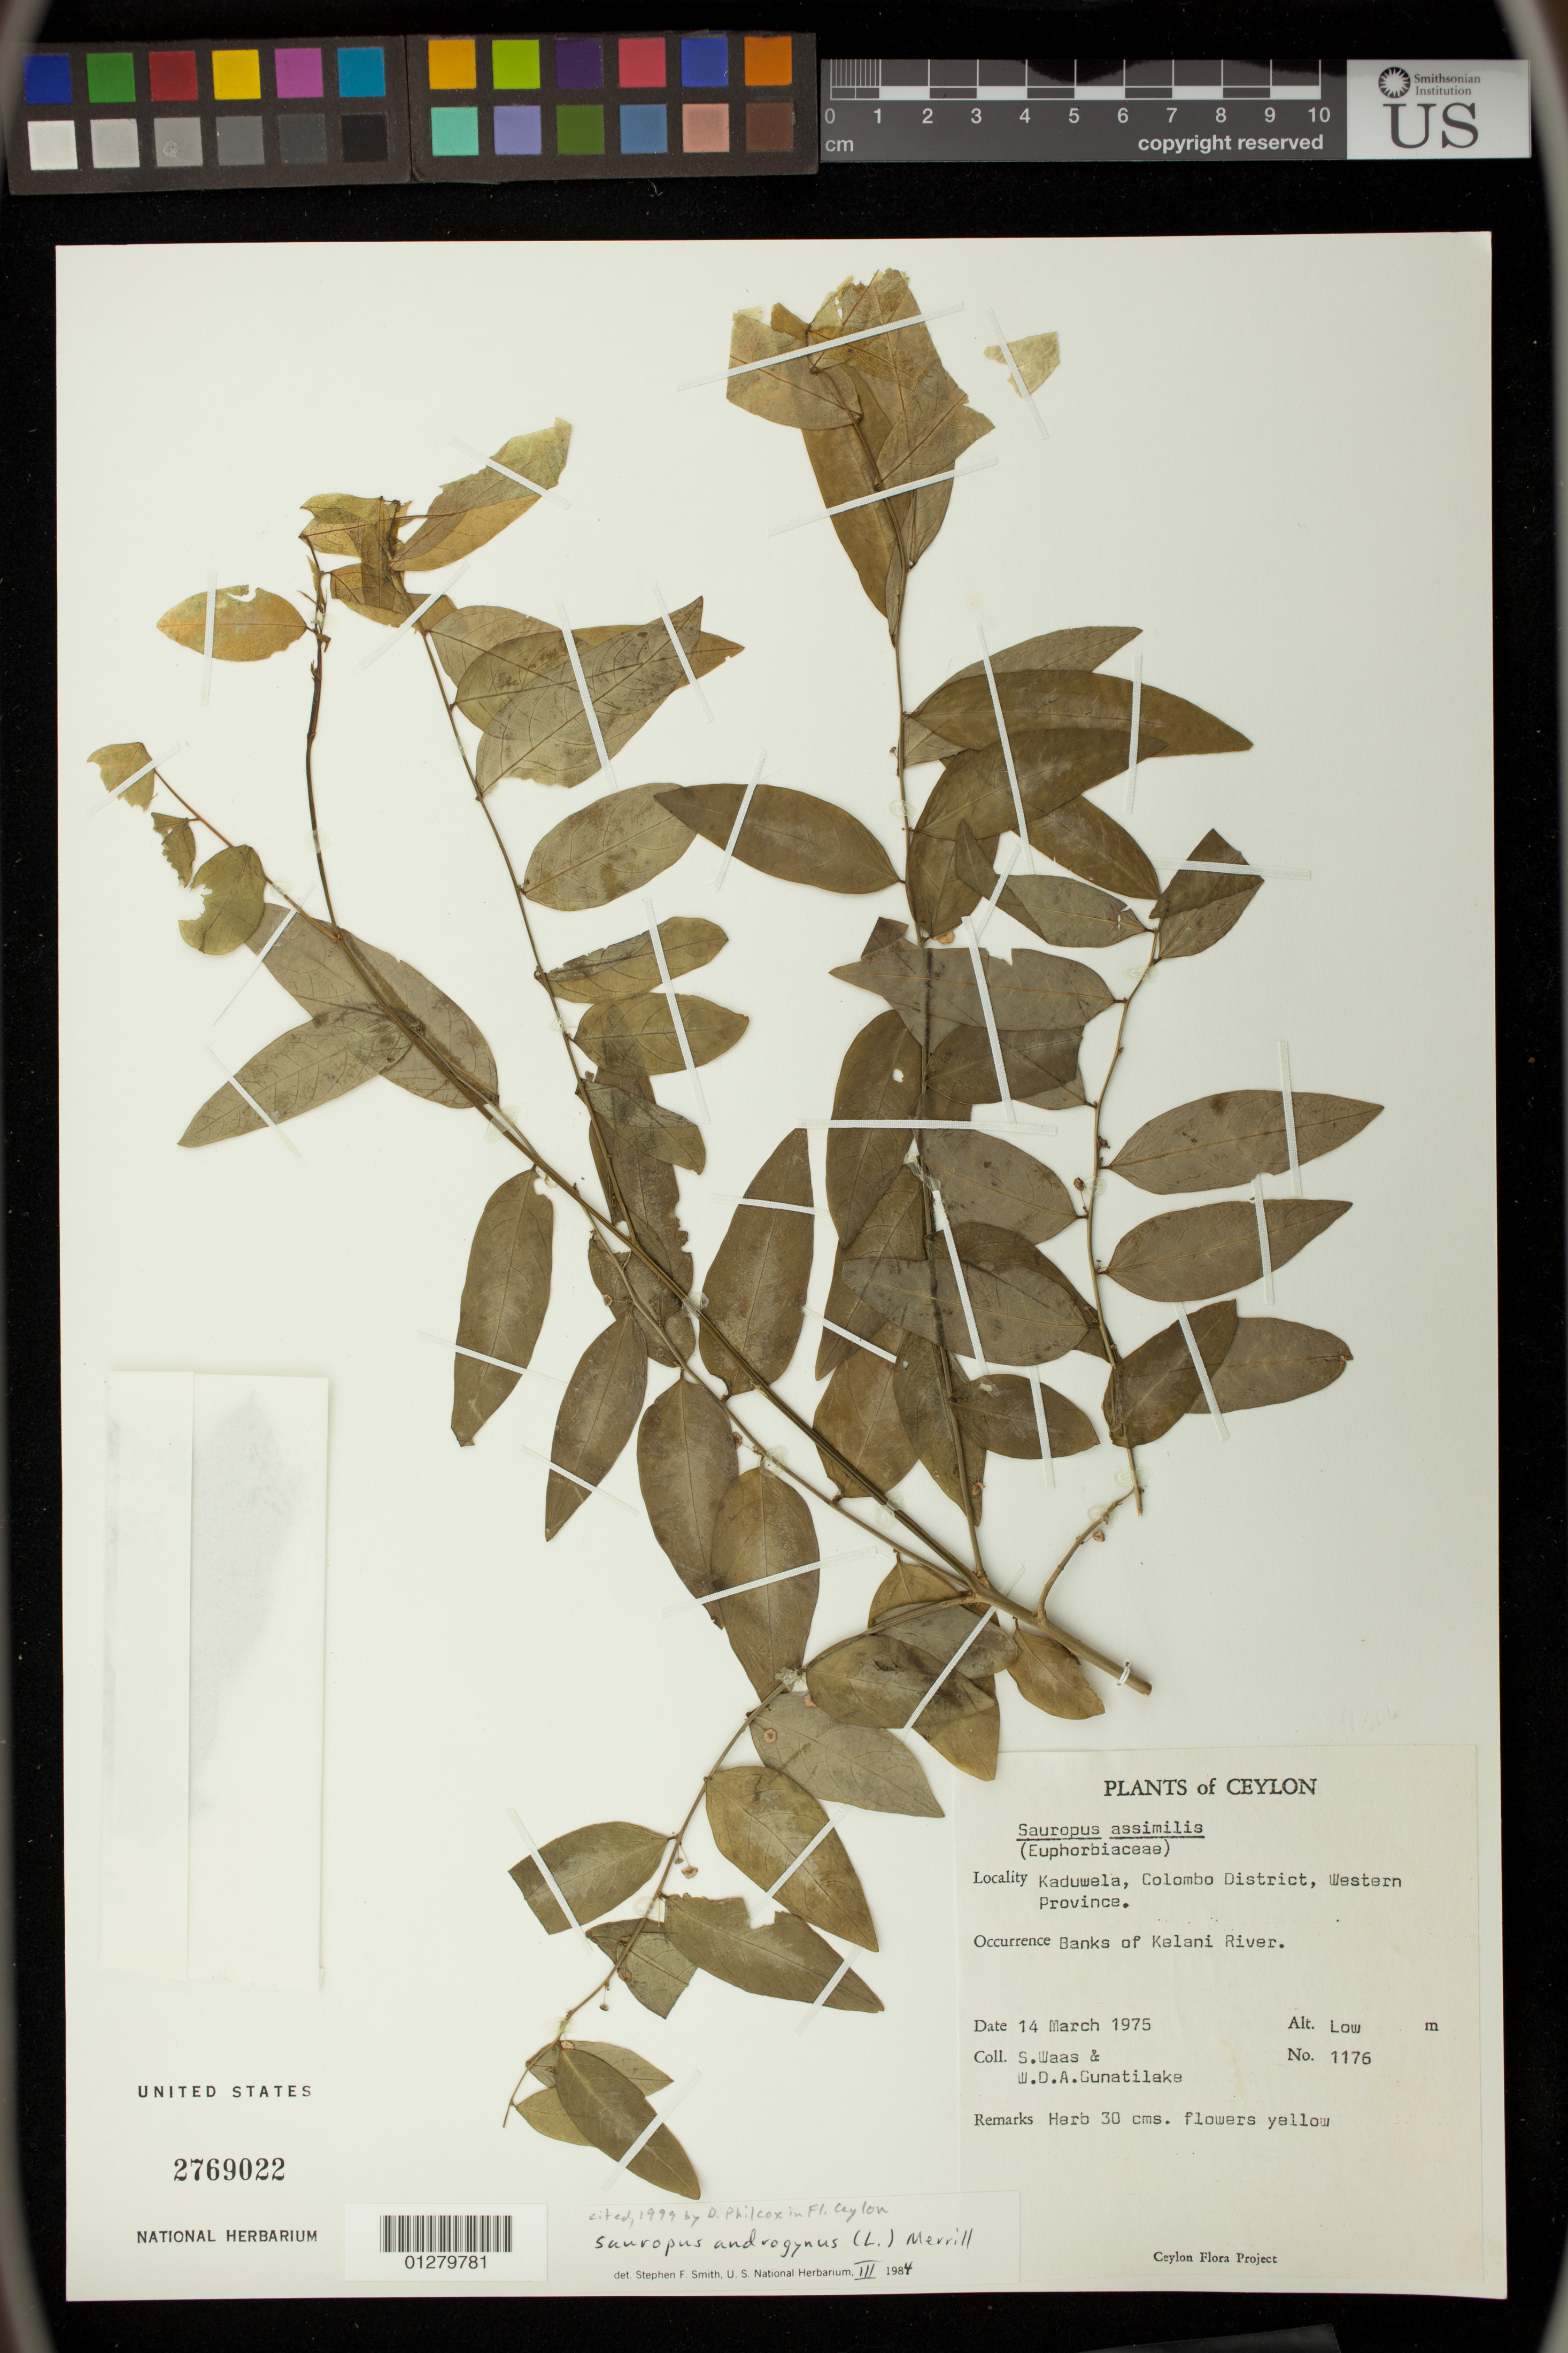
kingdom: Plantae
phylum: Tracheophyta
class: Magnoliopsida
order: Malpighiales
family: Phyllanthaceae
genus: Sauropus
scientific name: Sauropus androgynus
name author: (L.) Merr.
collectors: S. Waas & W. D. Gunatilake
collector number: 1176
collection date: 1975-03-14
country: Sri Lanka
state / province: Western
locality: Kaduwela, Colombo District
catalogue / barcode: US 2769022